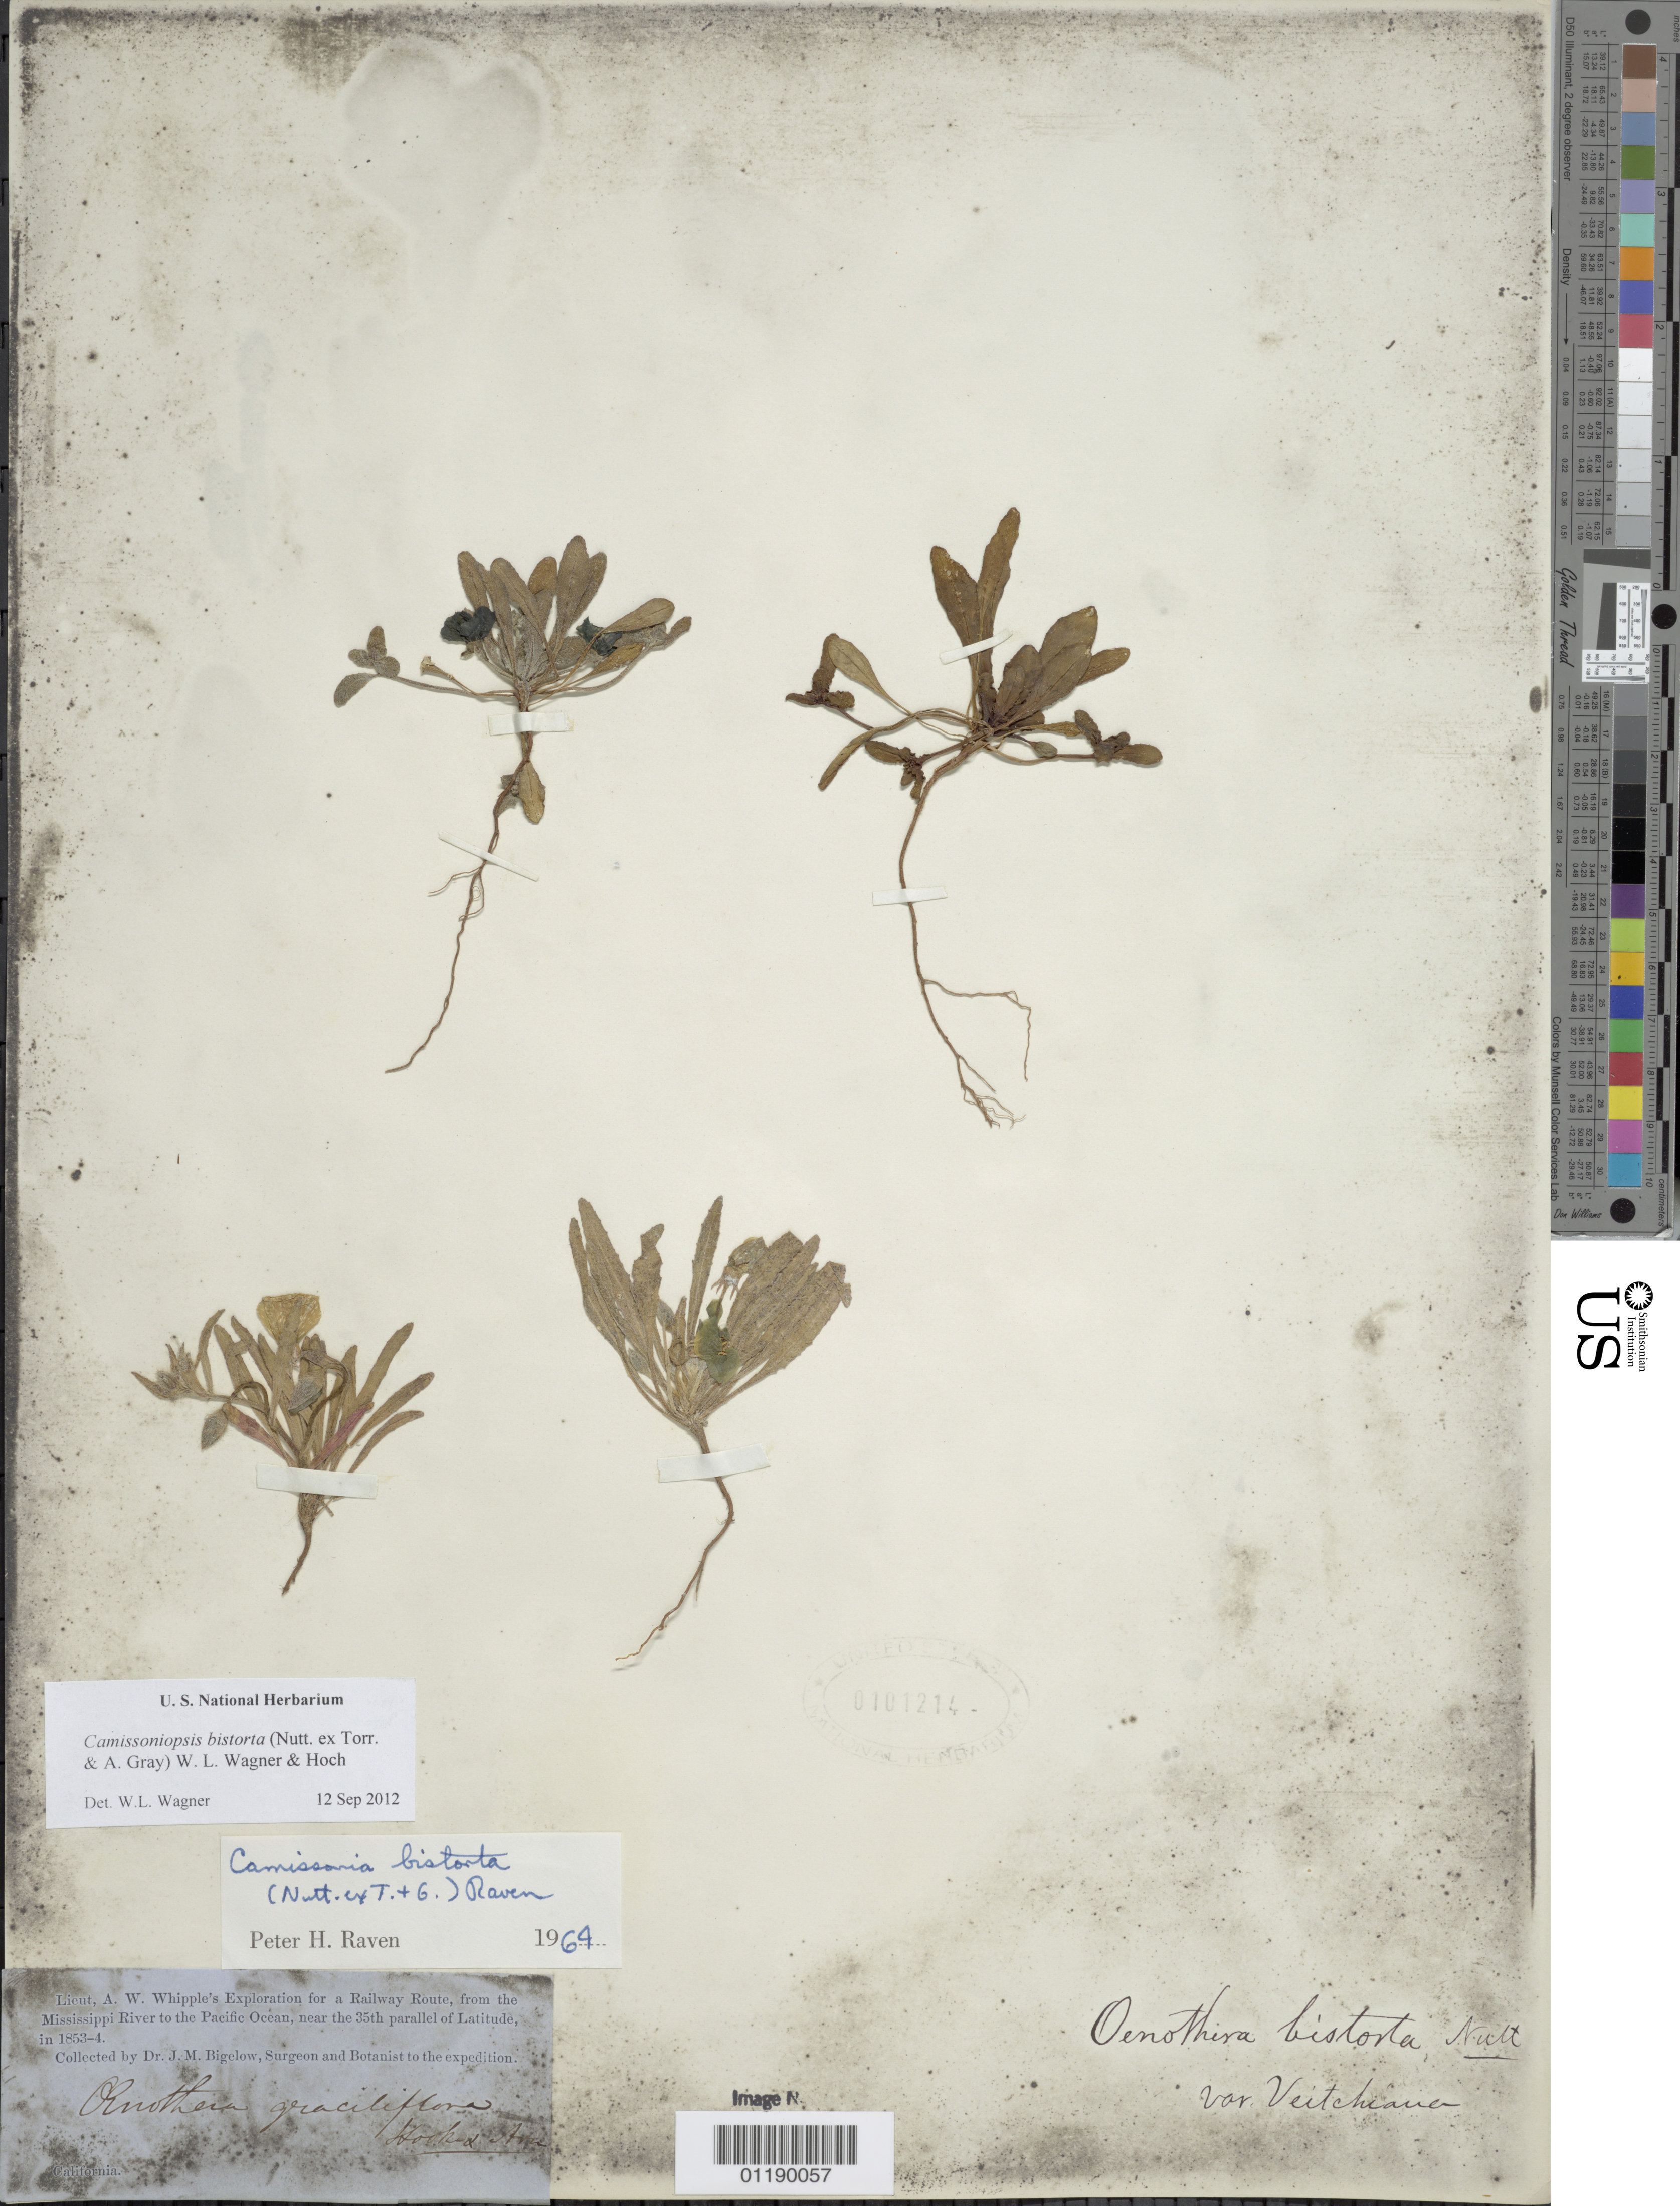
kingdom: Plantae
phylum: Tracheophyta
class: Magnoliopsida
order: Myrtales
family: Onagraceae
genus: Camissoniopsis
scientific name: Camissoniopsis bistorta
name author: (Nutt. ex Torr. & A. Gray) W.L. Wagner & Hoch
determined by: Wagner, W. L., (BOT), Smithsonian Institution - National Museum of Natural History (UNITED STATES)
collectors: J. M. Bigelow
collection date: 1853/1854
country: United States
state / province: California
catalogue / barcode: US 101214